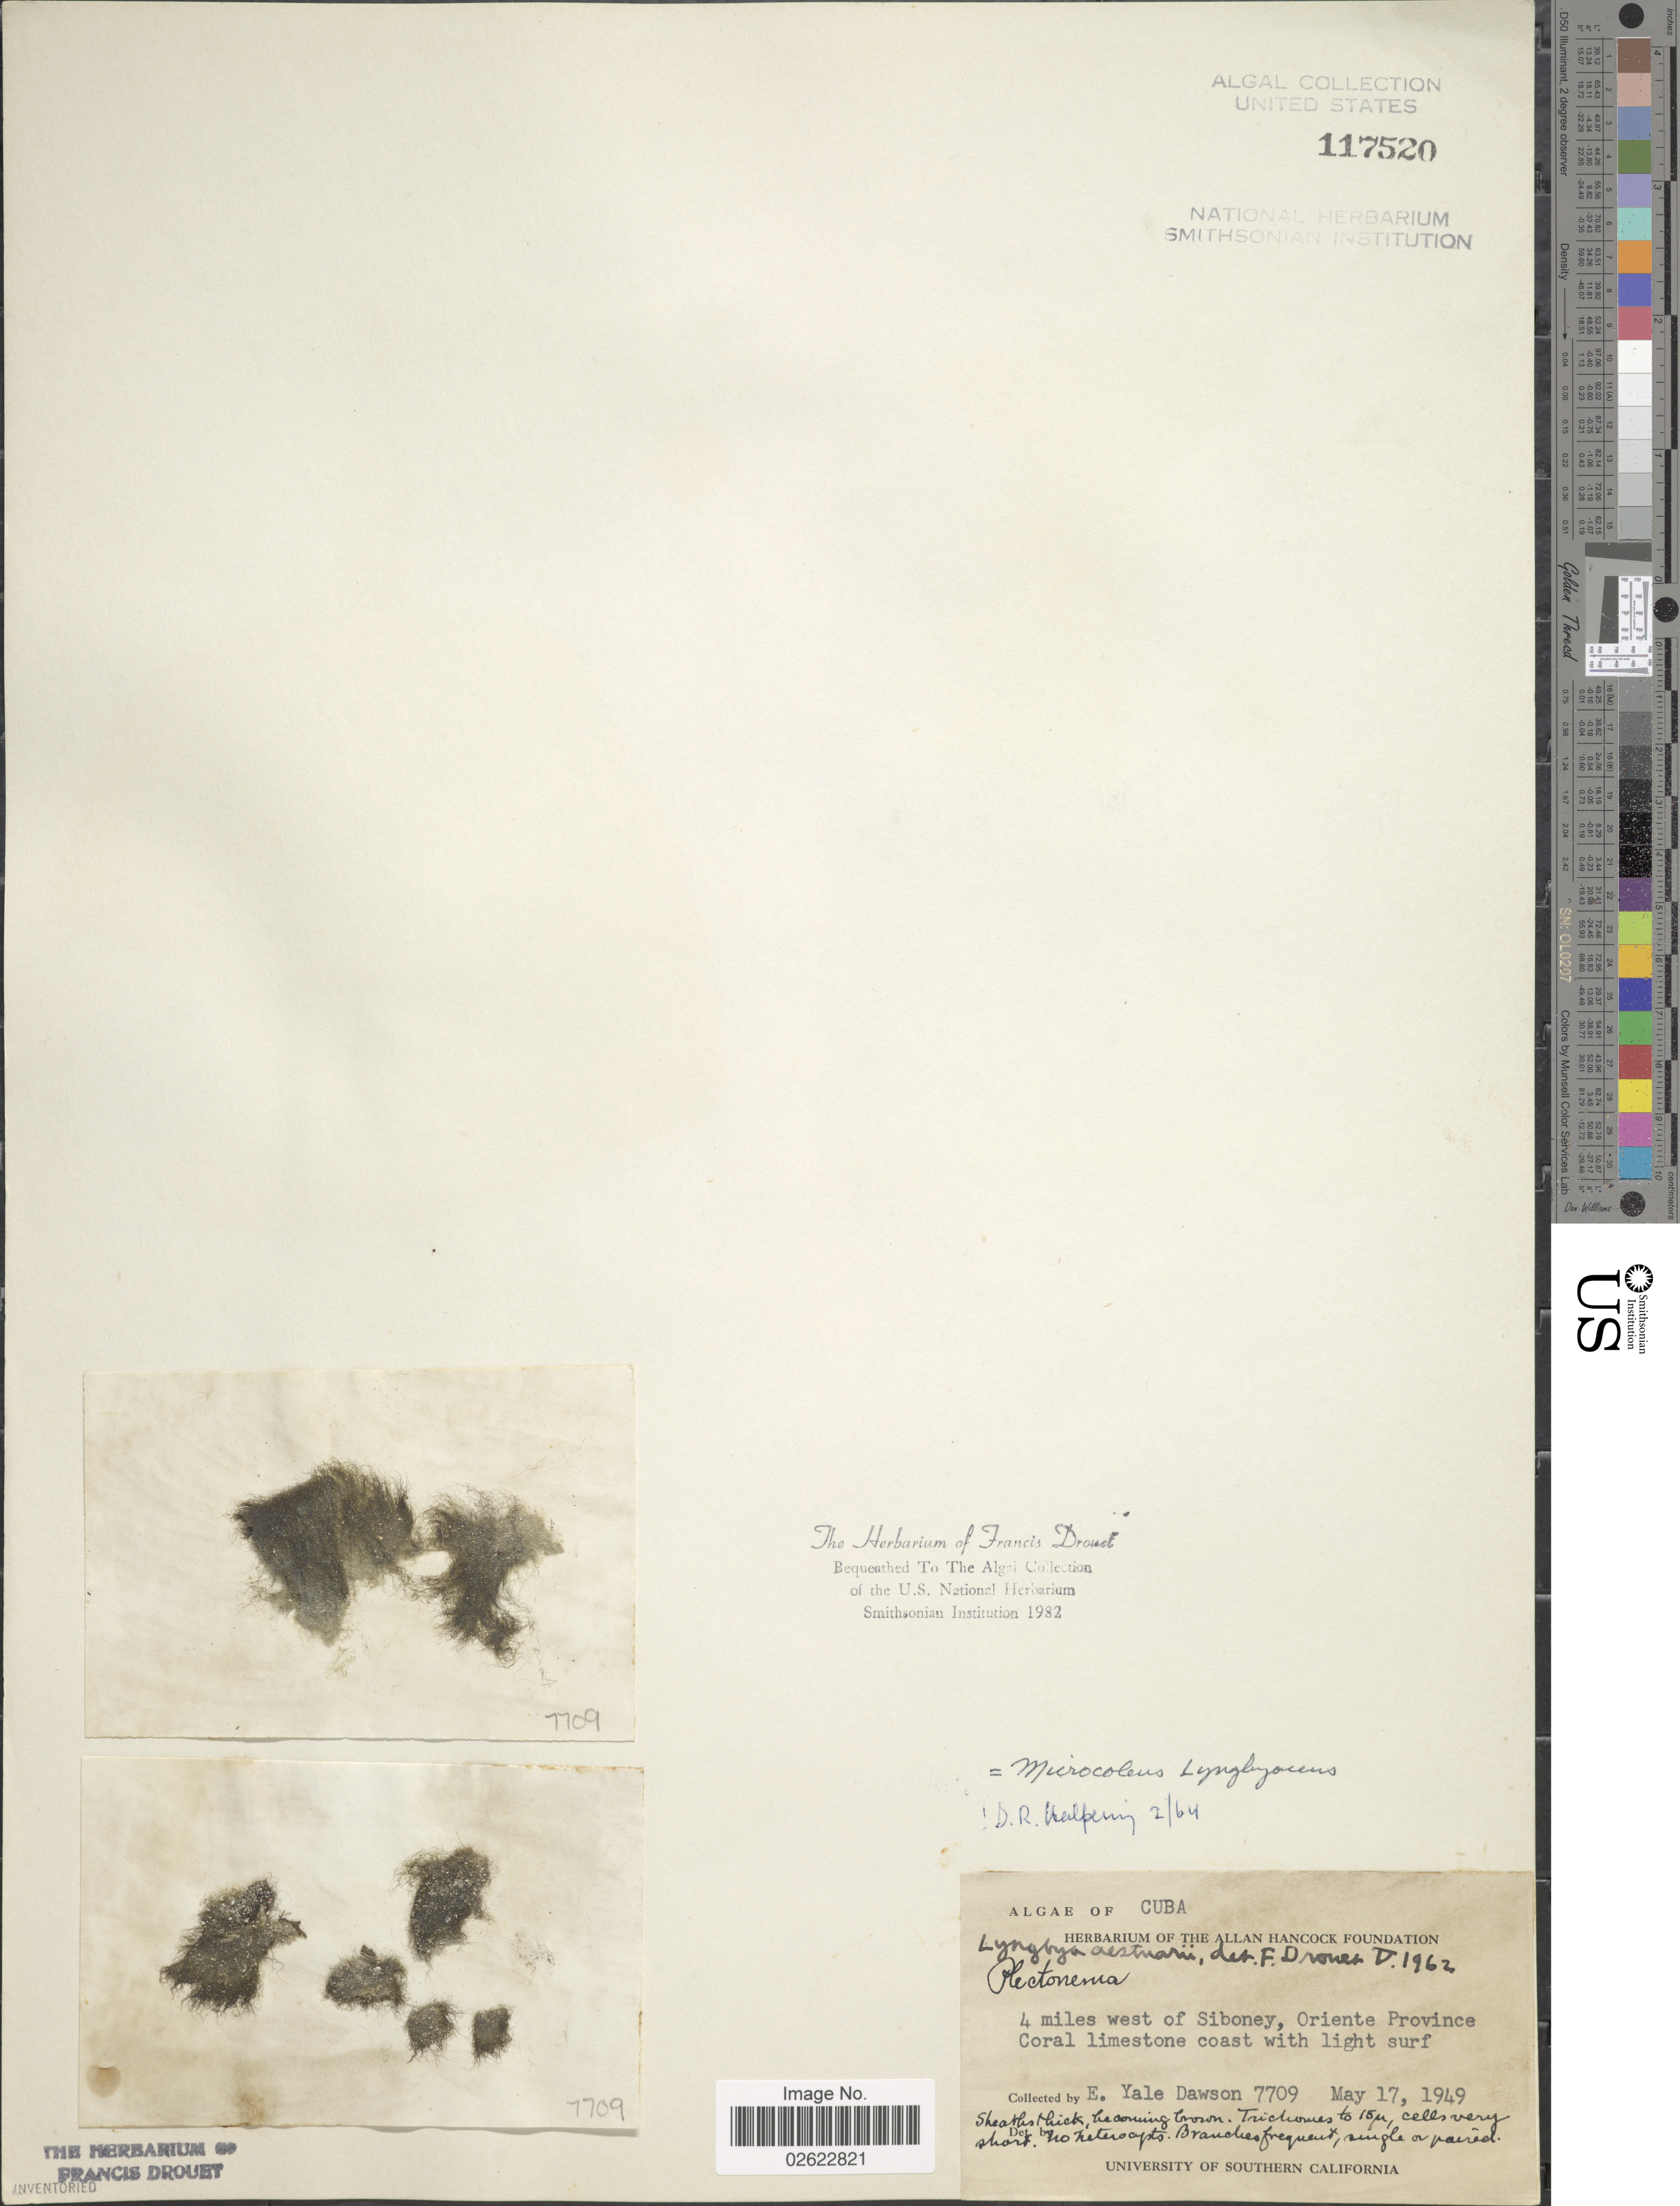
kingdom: Bacteria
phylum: Cyanobacteria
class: Cyanobacteriia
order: Cyanobacteriales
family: Microcoleaceae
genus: Microcoleus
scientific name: Microcoleus lyngbyaceus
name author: Kütz. ex Forti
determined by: Drouet, F. E.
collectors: E. Y. Dawson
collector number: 7709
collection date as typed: May 17, 1949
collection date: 1949-05-17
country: Cuba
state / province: Santiago de Cuba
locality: West of Siboney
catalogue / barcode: US 117520